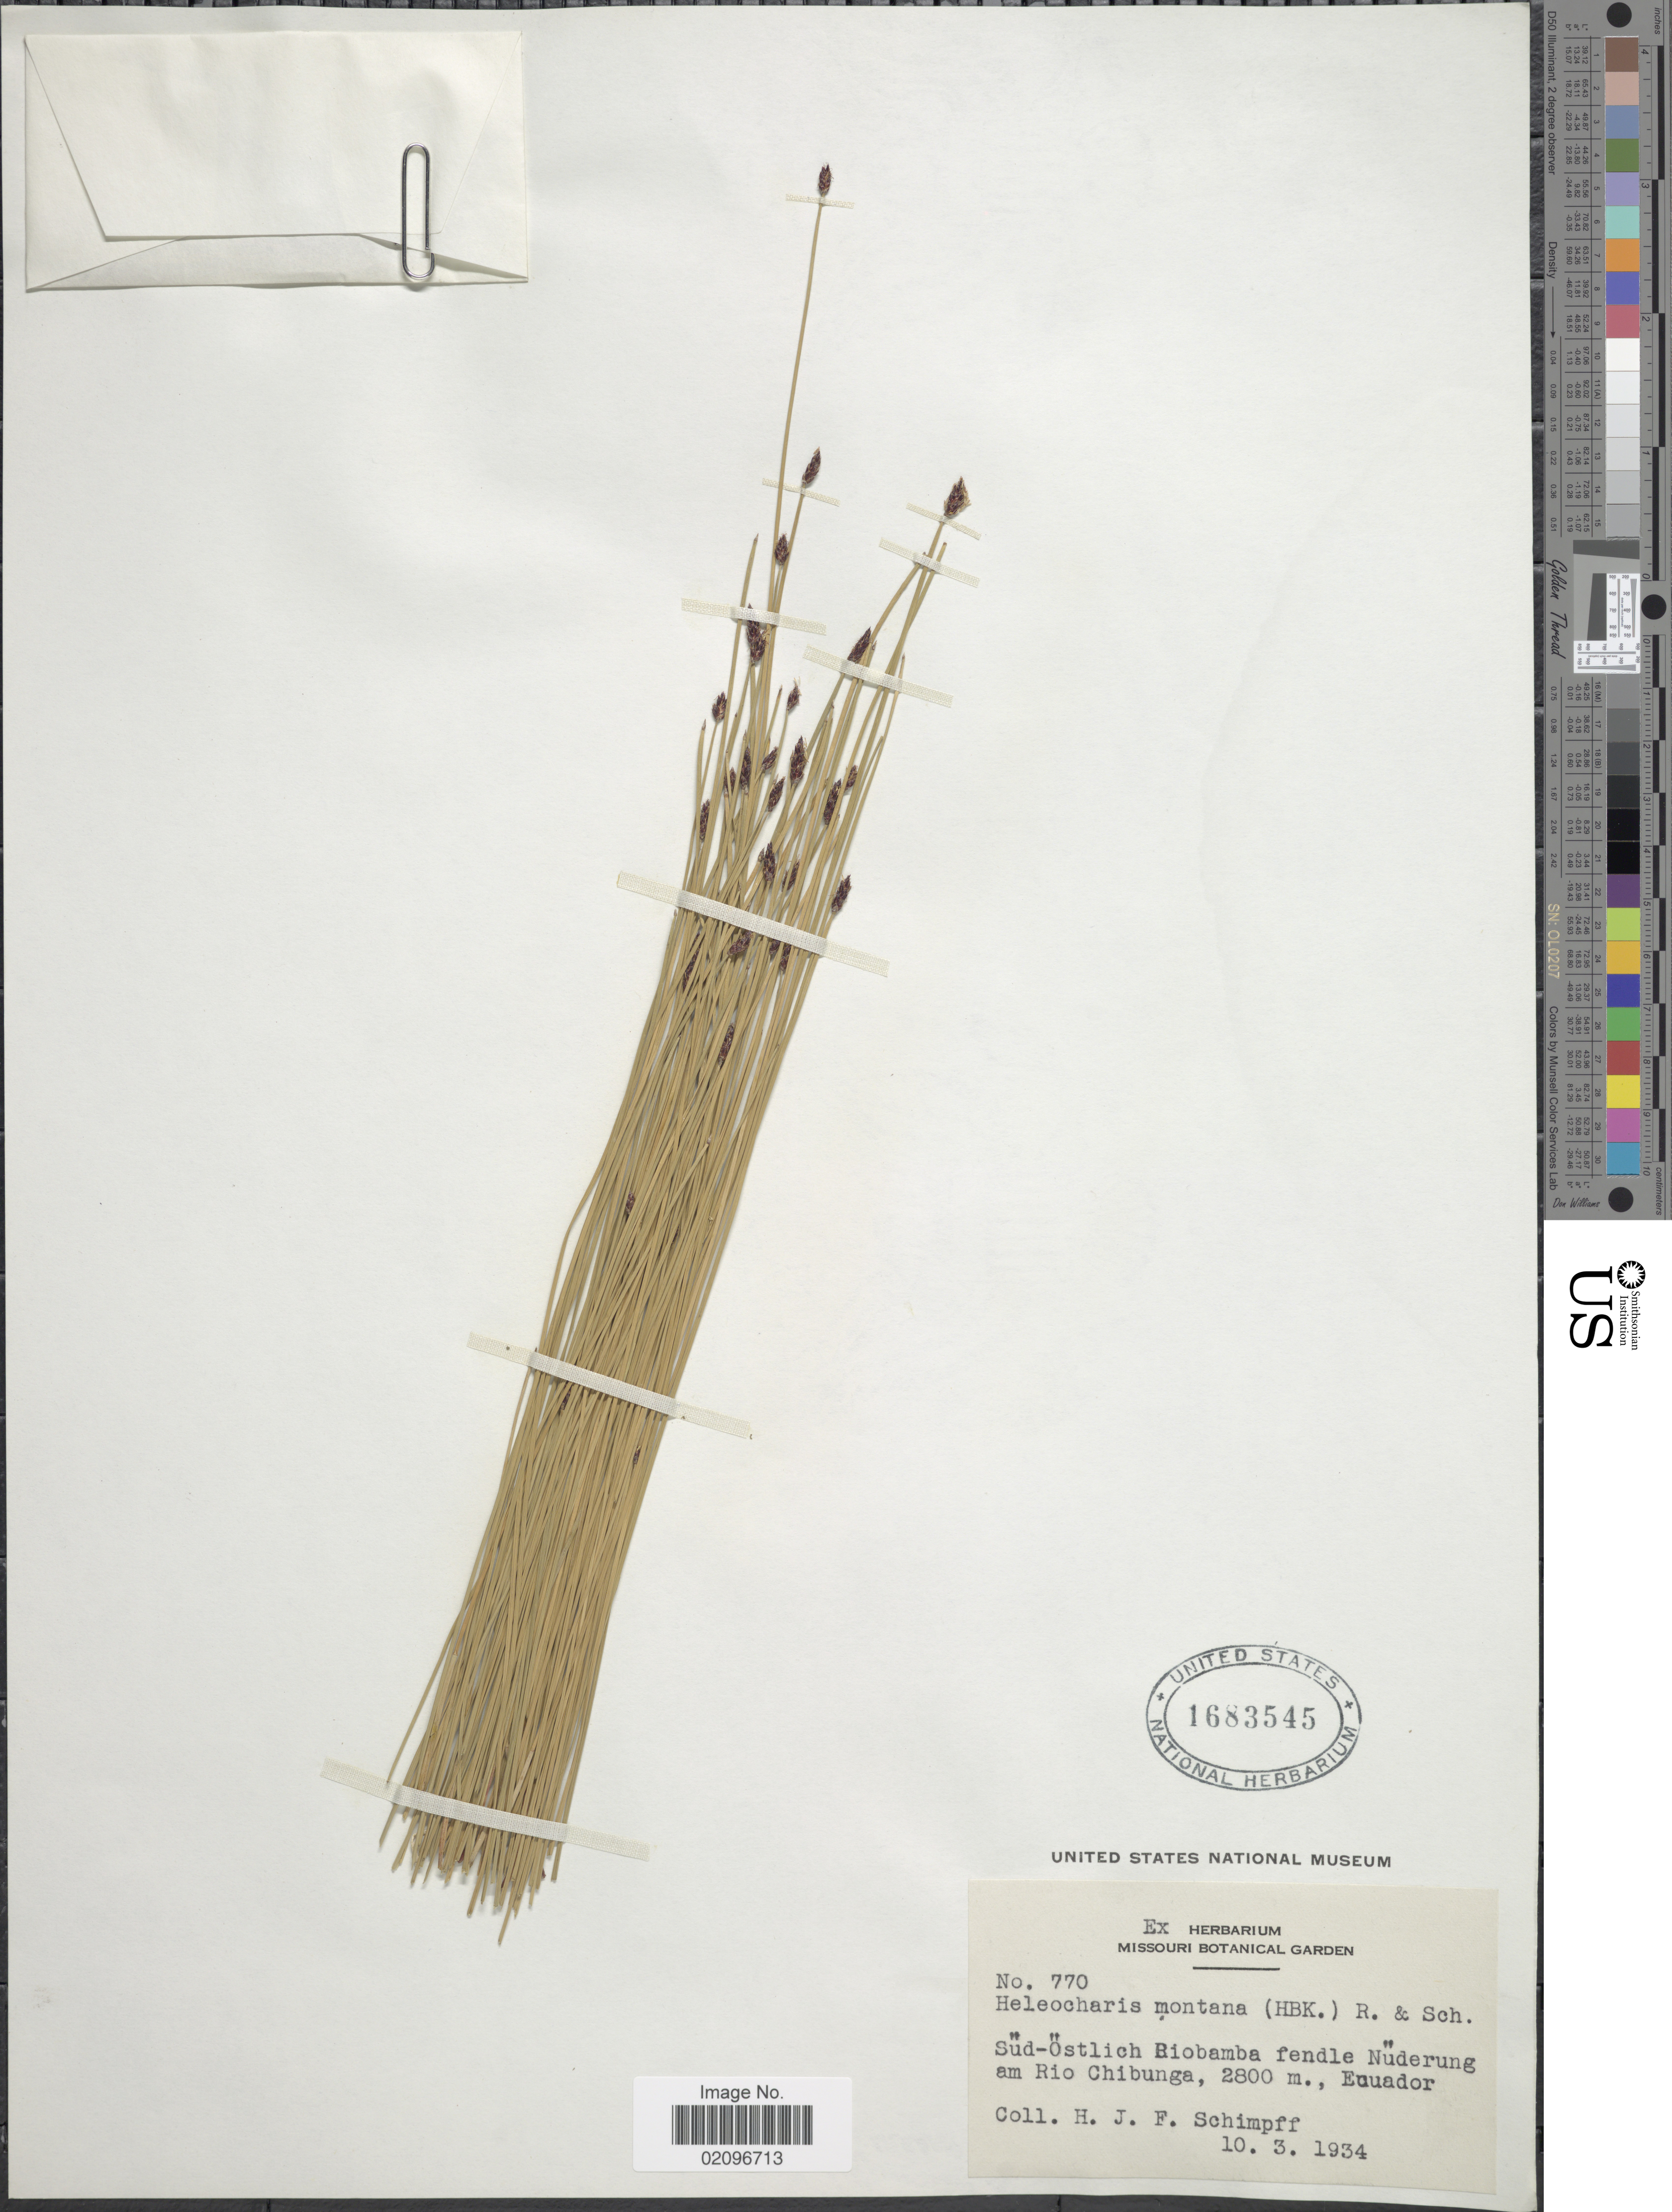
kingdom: Plantae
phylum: Tracheophyta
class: Liliopsida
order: Poales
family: Cyperaceae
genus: Eleocharis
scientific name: Eleocharis montana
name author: (Kunth) Roem. & Schult.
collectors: H. Schimpff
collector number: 770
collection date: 1934-03-10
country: Ecuador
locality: Sud-Ostlich Riobamba fendle Nuderung am Rio Chibunga. Ecuador.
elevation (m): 2800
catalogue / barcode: US 1683545